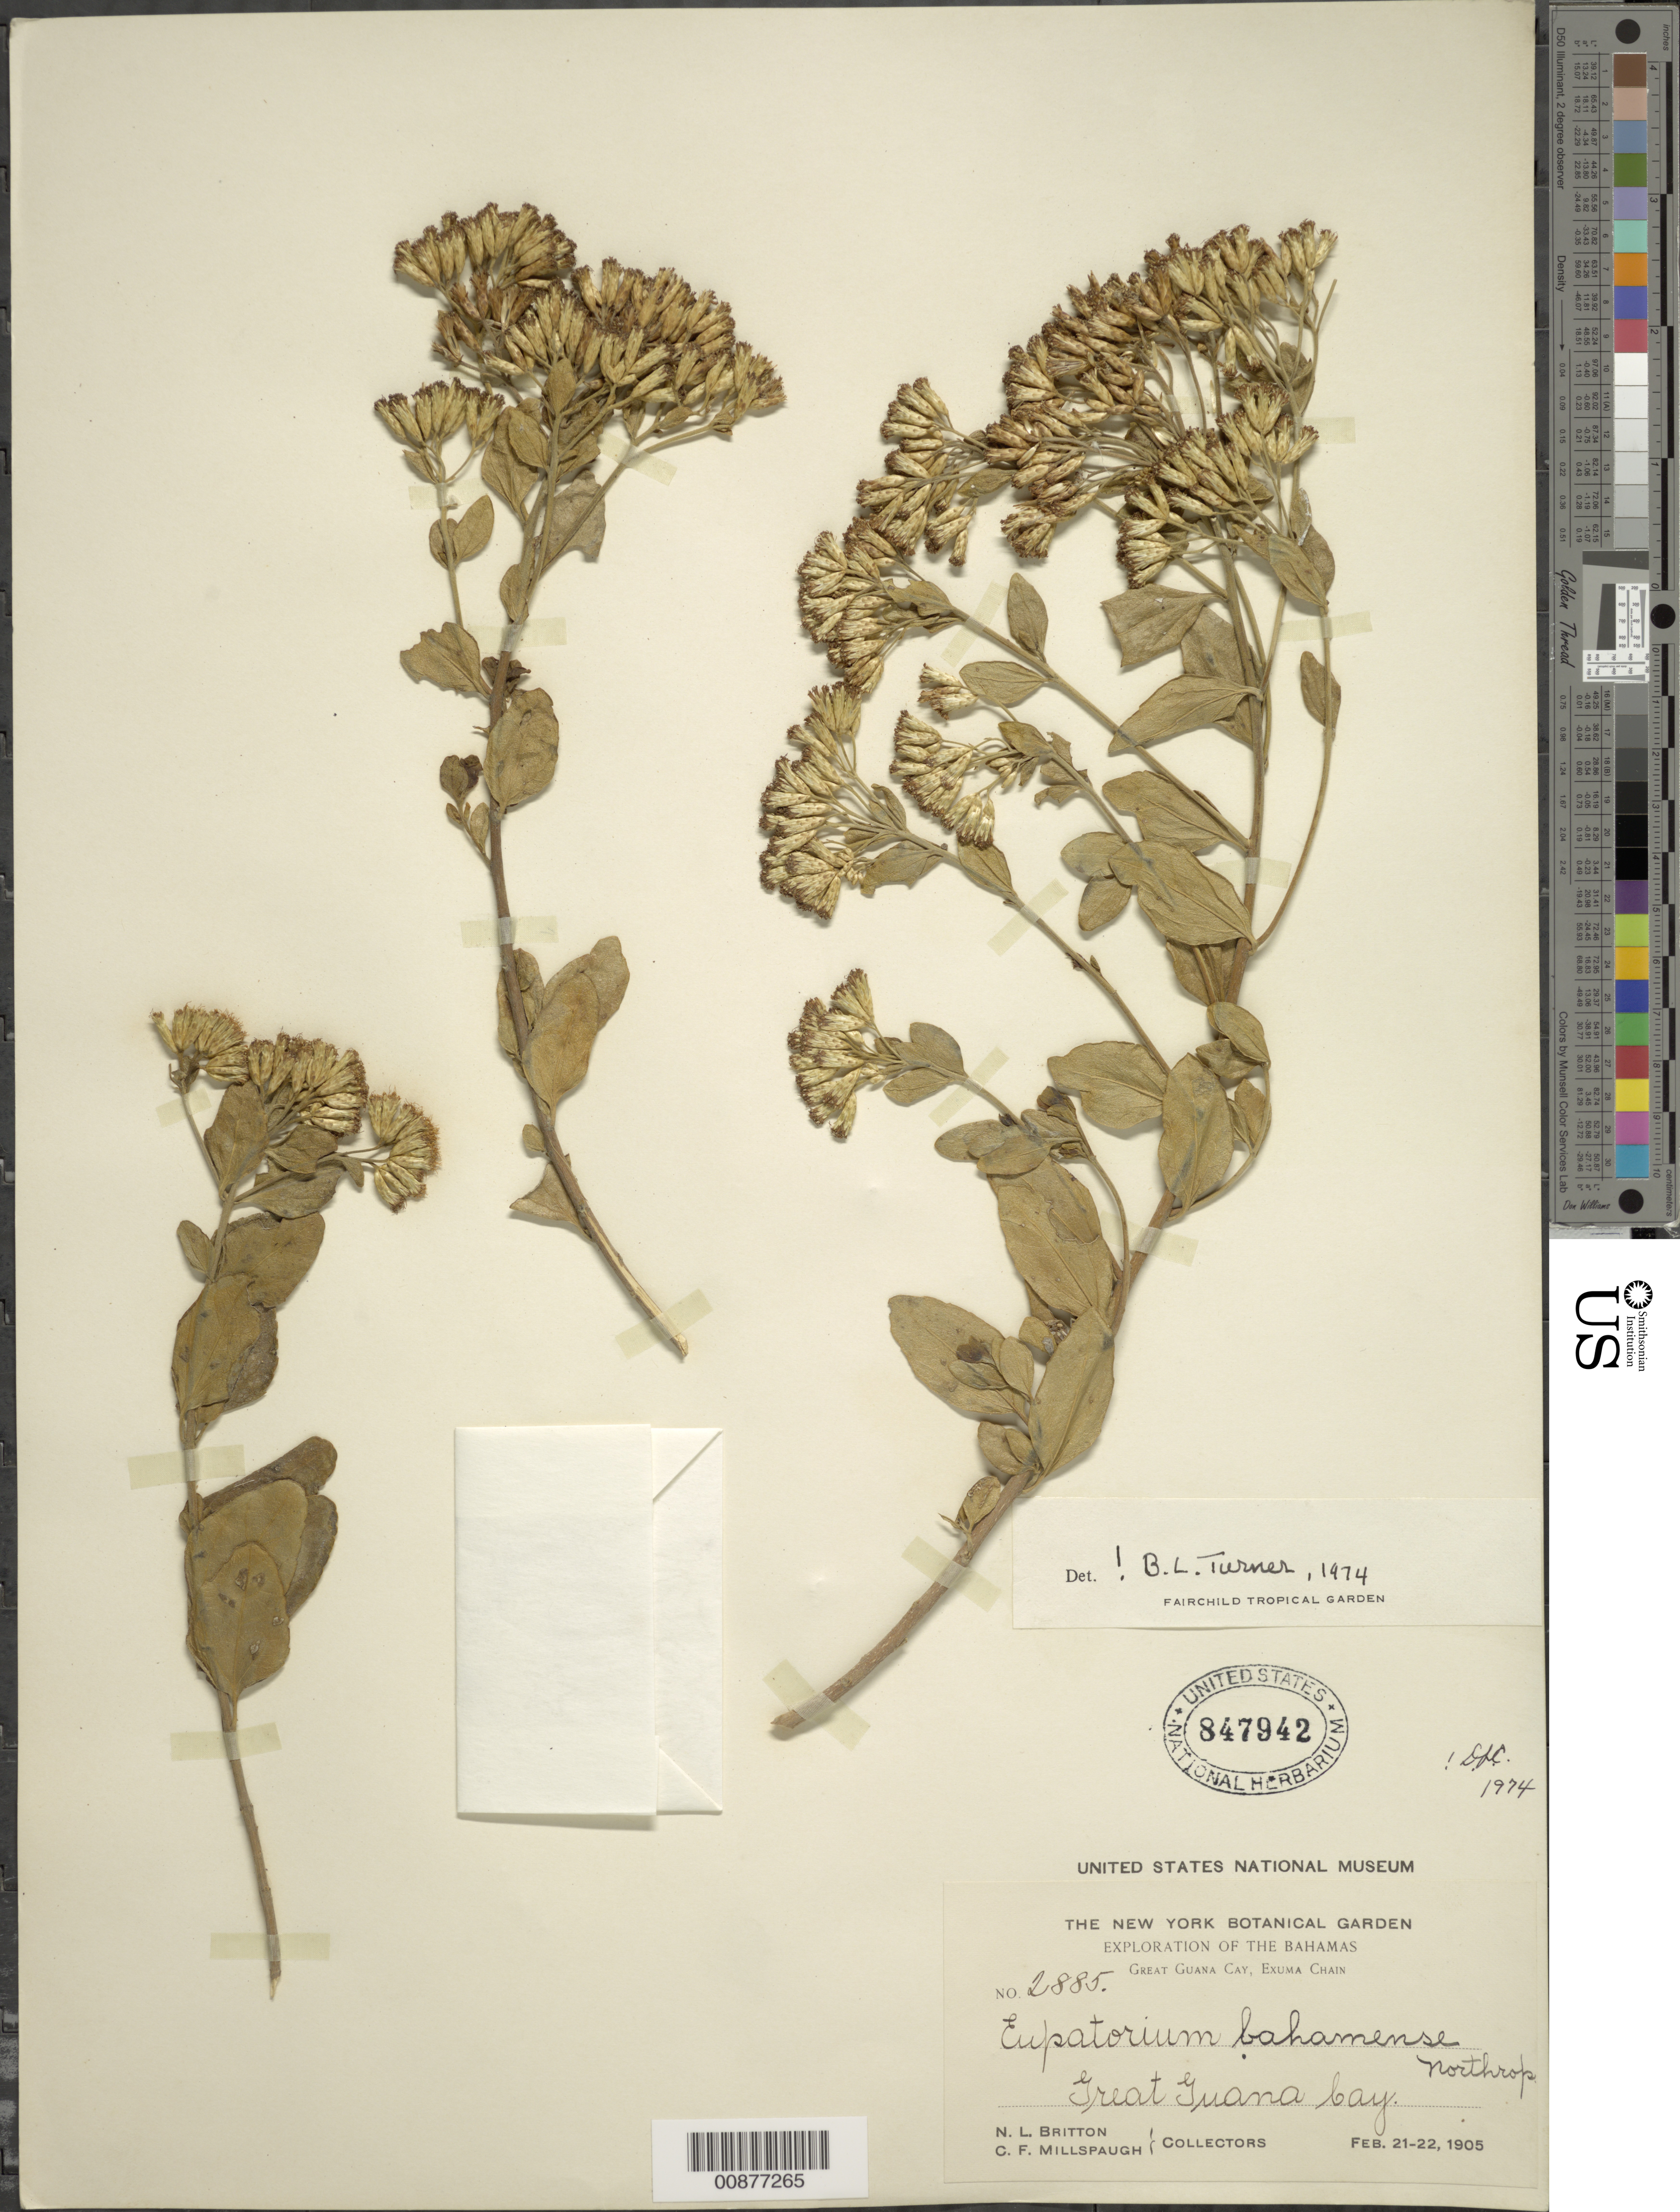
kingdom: Plantae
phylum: Tracheophyta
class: Magnoliopsida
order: Asterales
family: Asteraceae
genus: Chromolaena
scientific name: Chromolaena bahamensis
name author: (Northr.) R.M. King & H. Rob.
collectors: N. Britton & C. F. Millspaugh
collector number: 2885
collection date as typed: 21 Feb 1905 to 22 Feb 1905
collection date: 1905-02-21/1905-02-22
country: Bahamas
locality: Great Guana Cay, Exuma Chain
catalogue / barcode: US 847942